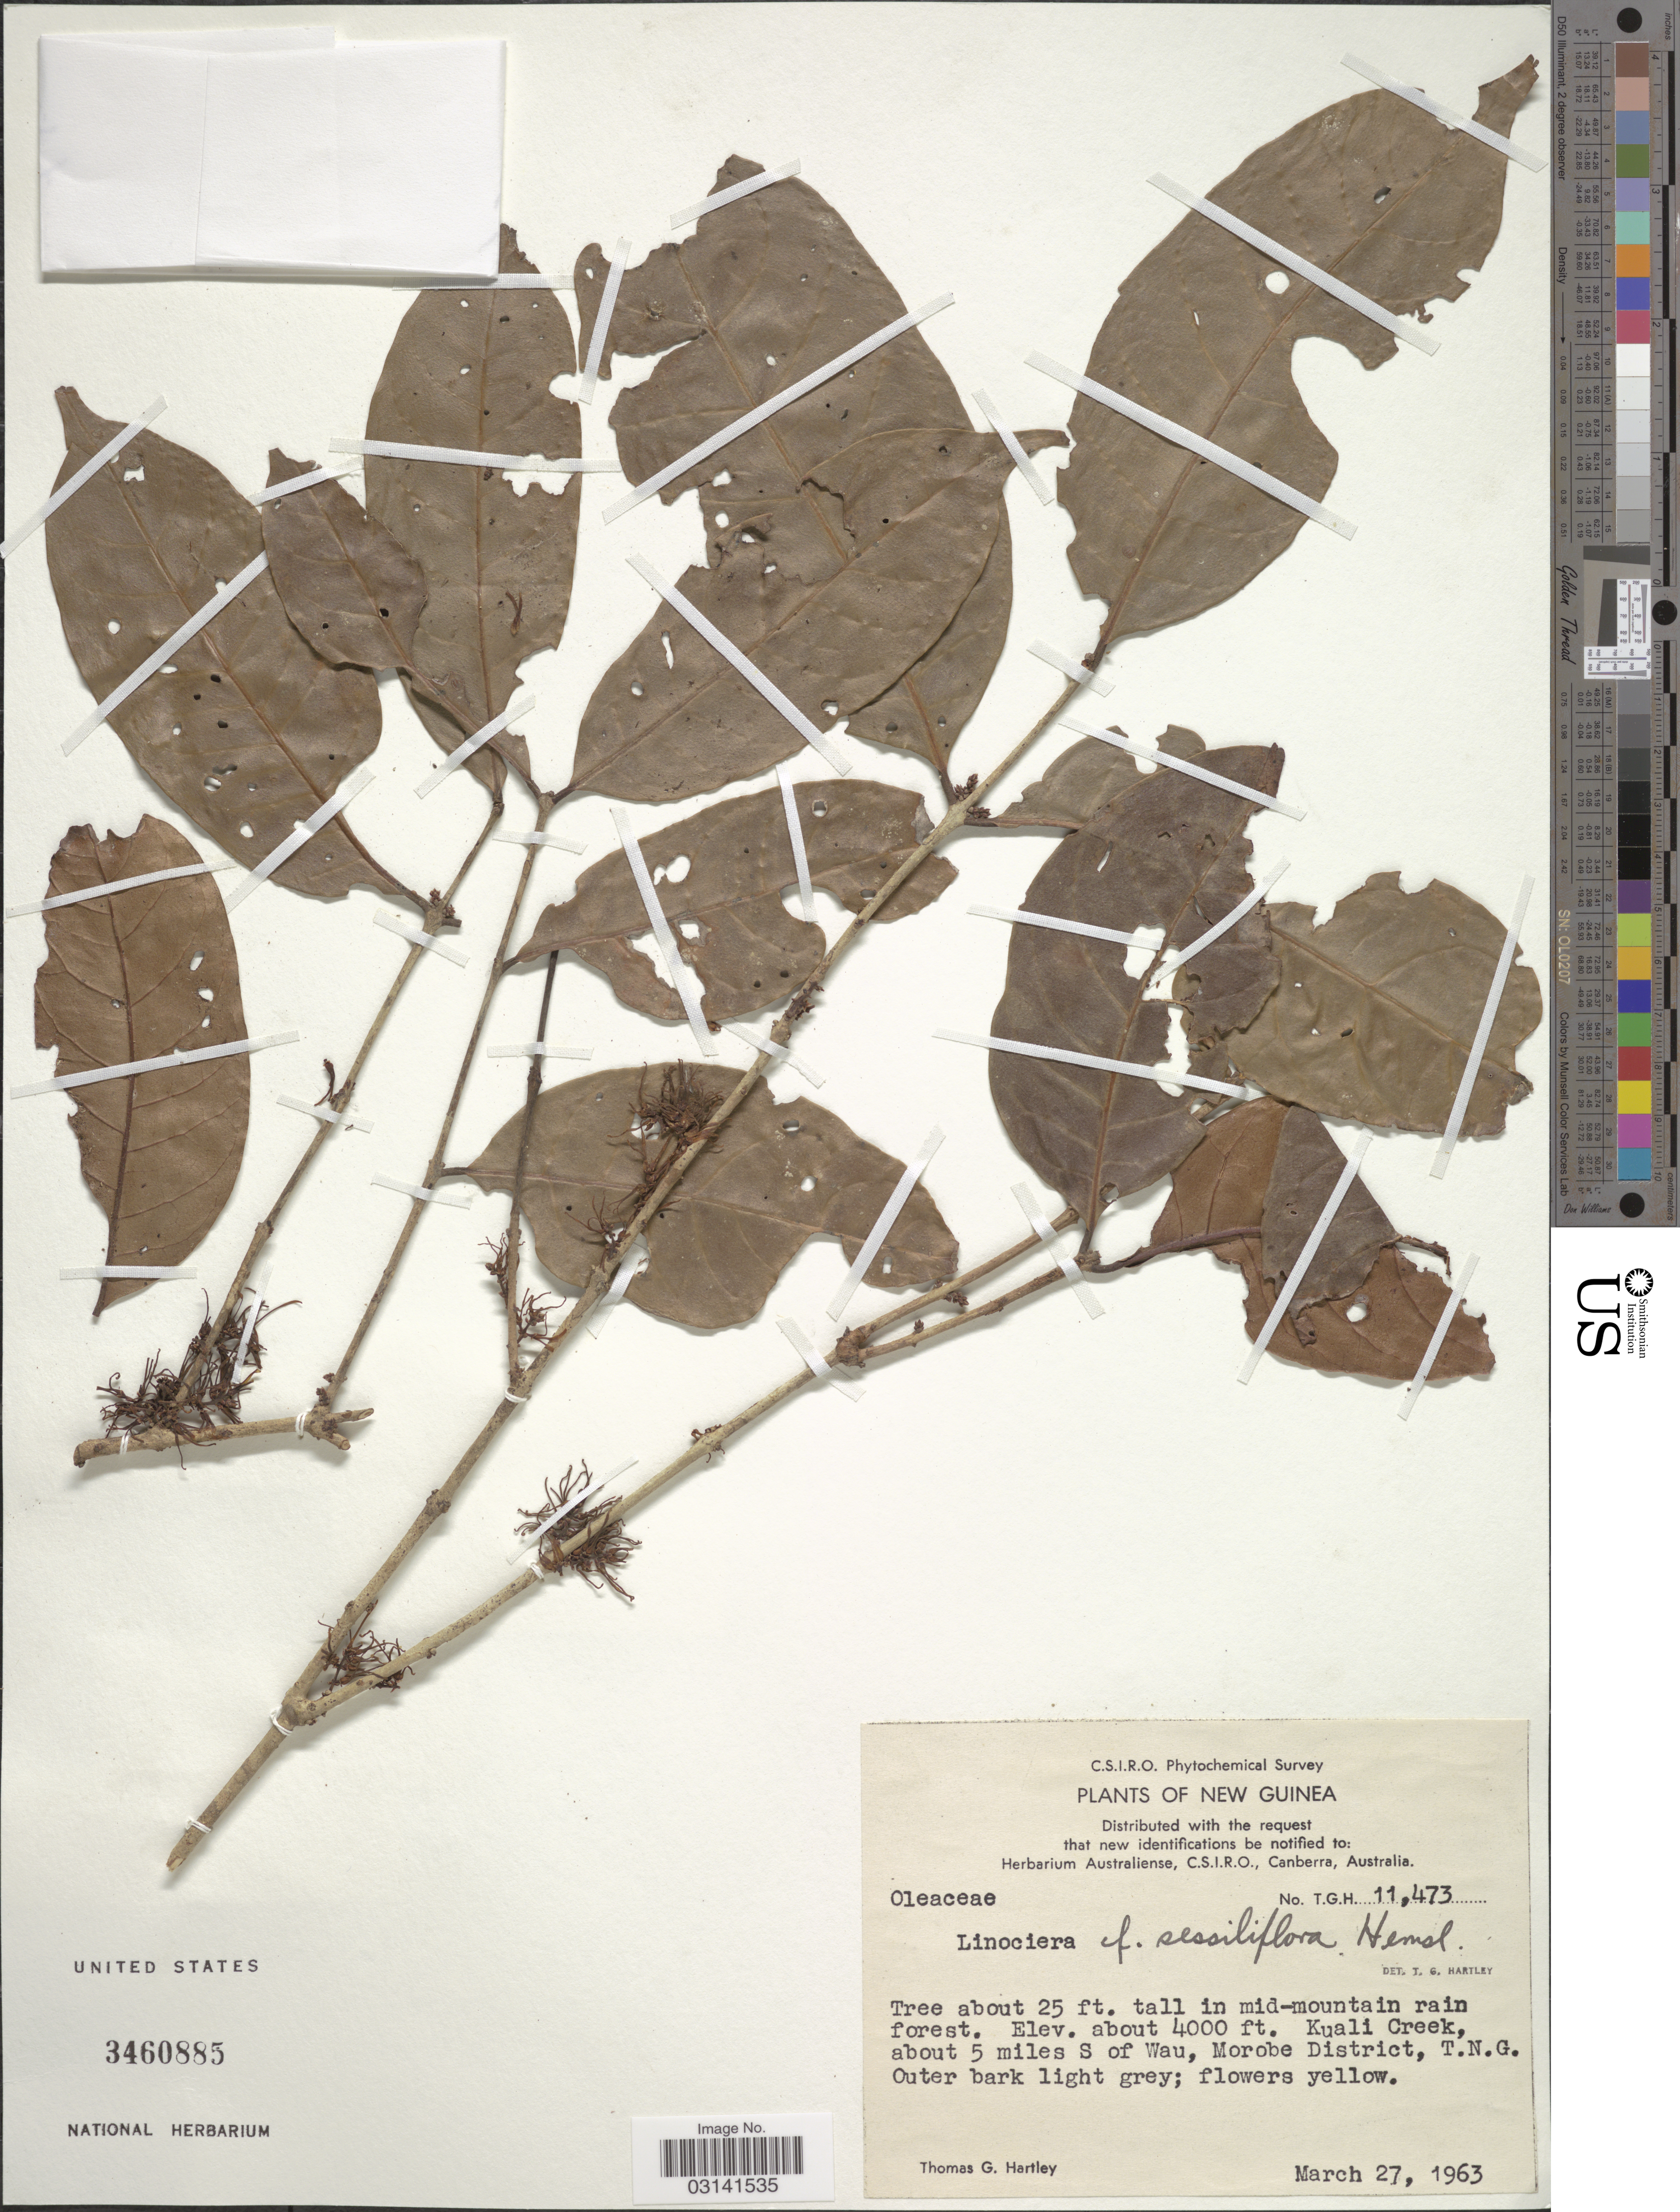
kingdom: Plantae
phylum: Tracheophyta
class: Magnoliopsida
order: Lamiales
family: Oleaceae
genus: Chionanthus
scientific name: Chionanthus sessiliflorus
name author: (Hemsl.) Kiew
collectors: T. G. Hartley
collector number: T.G.H. 11473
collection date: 1963-03-27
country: Papua New Guinea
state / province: Morobe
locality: New Guinea. Kuali Creek, about 5 miles S of Wau, Morobe District, T.N.G.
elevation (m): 1219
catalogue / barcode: US 3460885